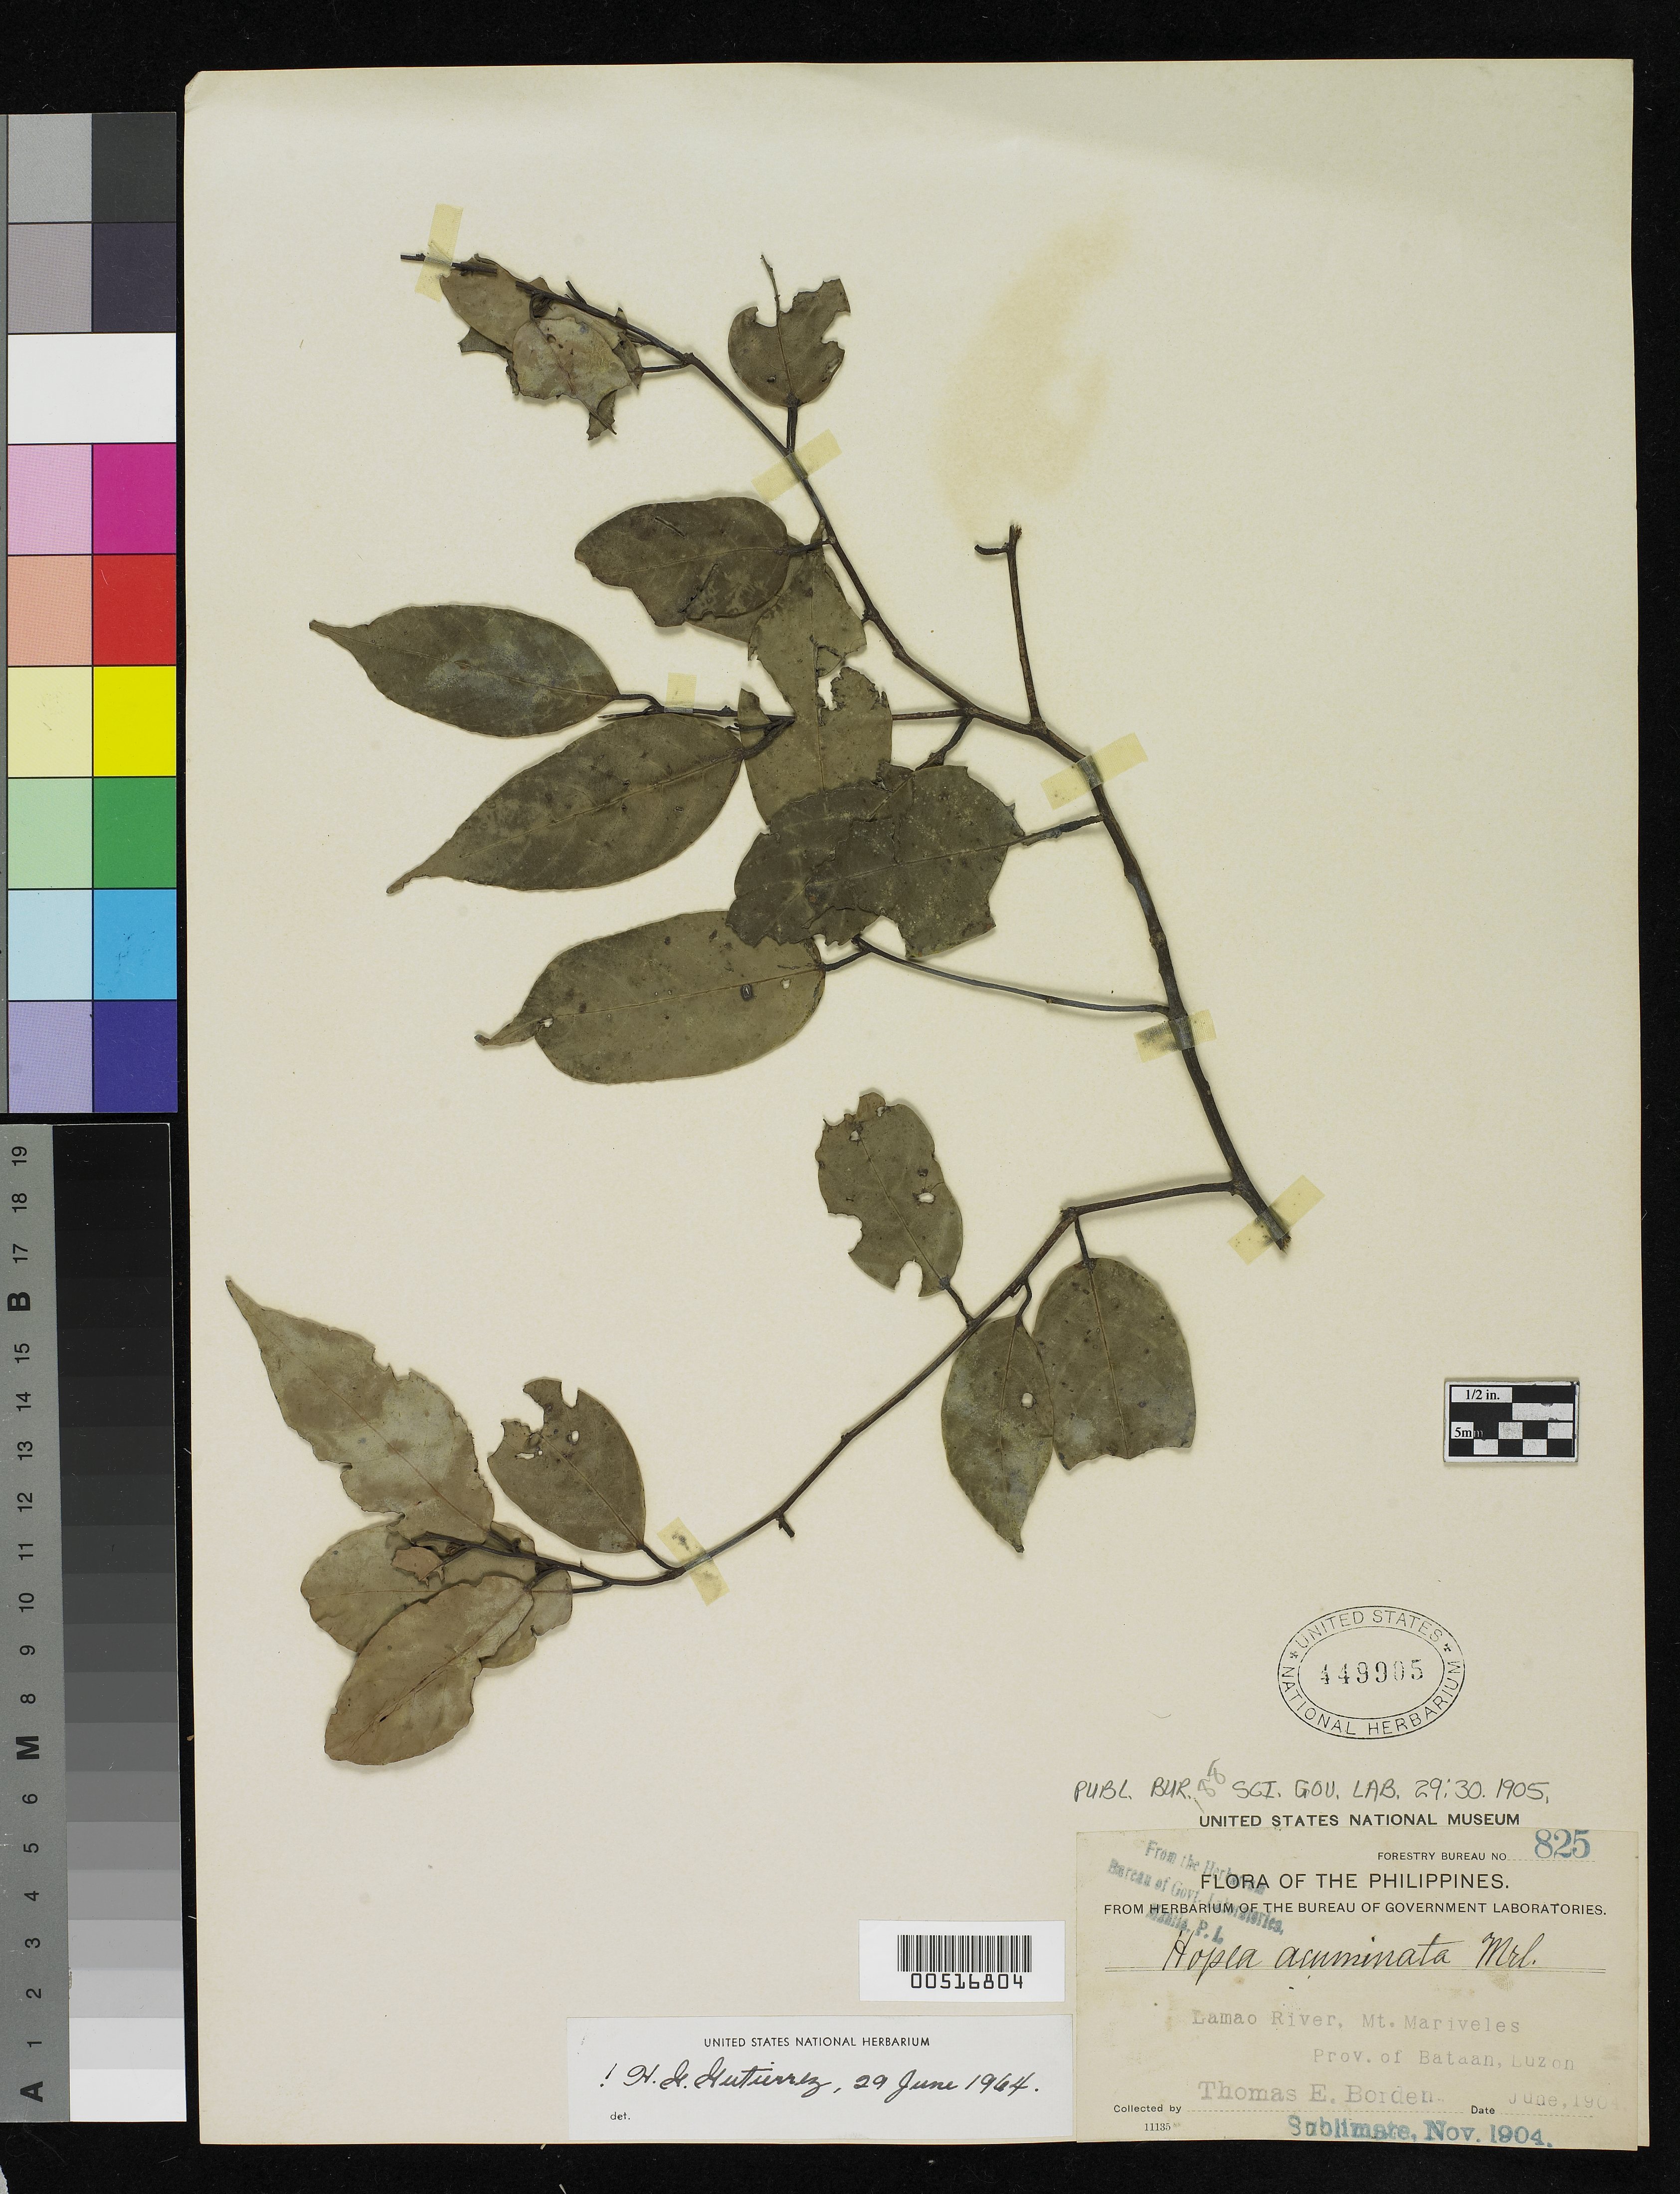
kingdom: Plantae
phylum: Tracheophyta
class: Magnoliopsida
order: Malvales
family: Dipterocarpaceae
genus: Hopea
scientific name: Hopea acuminata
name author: Merr.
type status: Isosyntype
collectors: T. E. Borden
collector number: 825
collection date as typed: Jun 1904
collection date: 1904-06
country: Philippines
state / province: Central Luzon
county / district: Bataan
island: Luzon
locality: Lamao River, Mt Mariveles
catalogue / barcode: US 449905